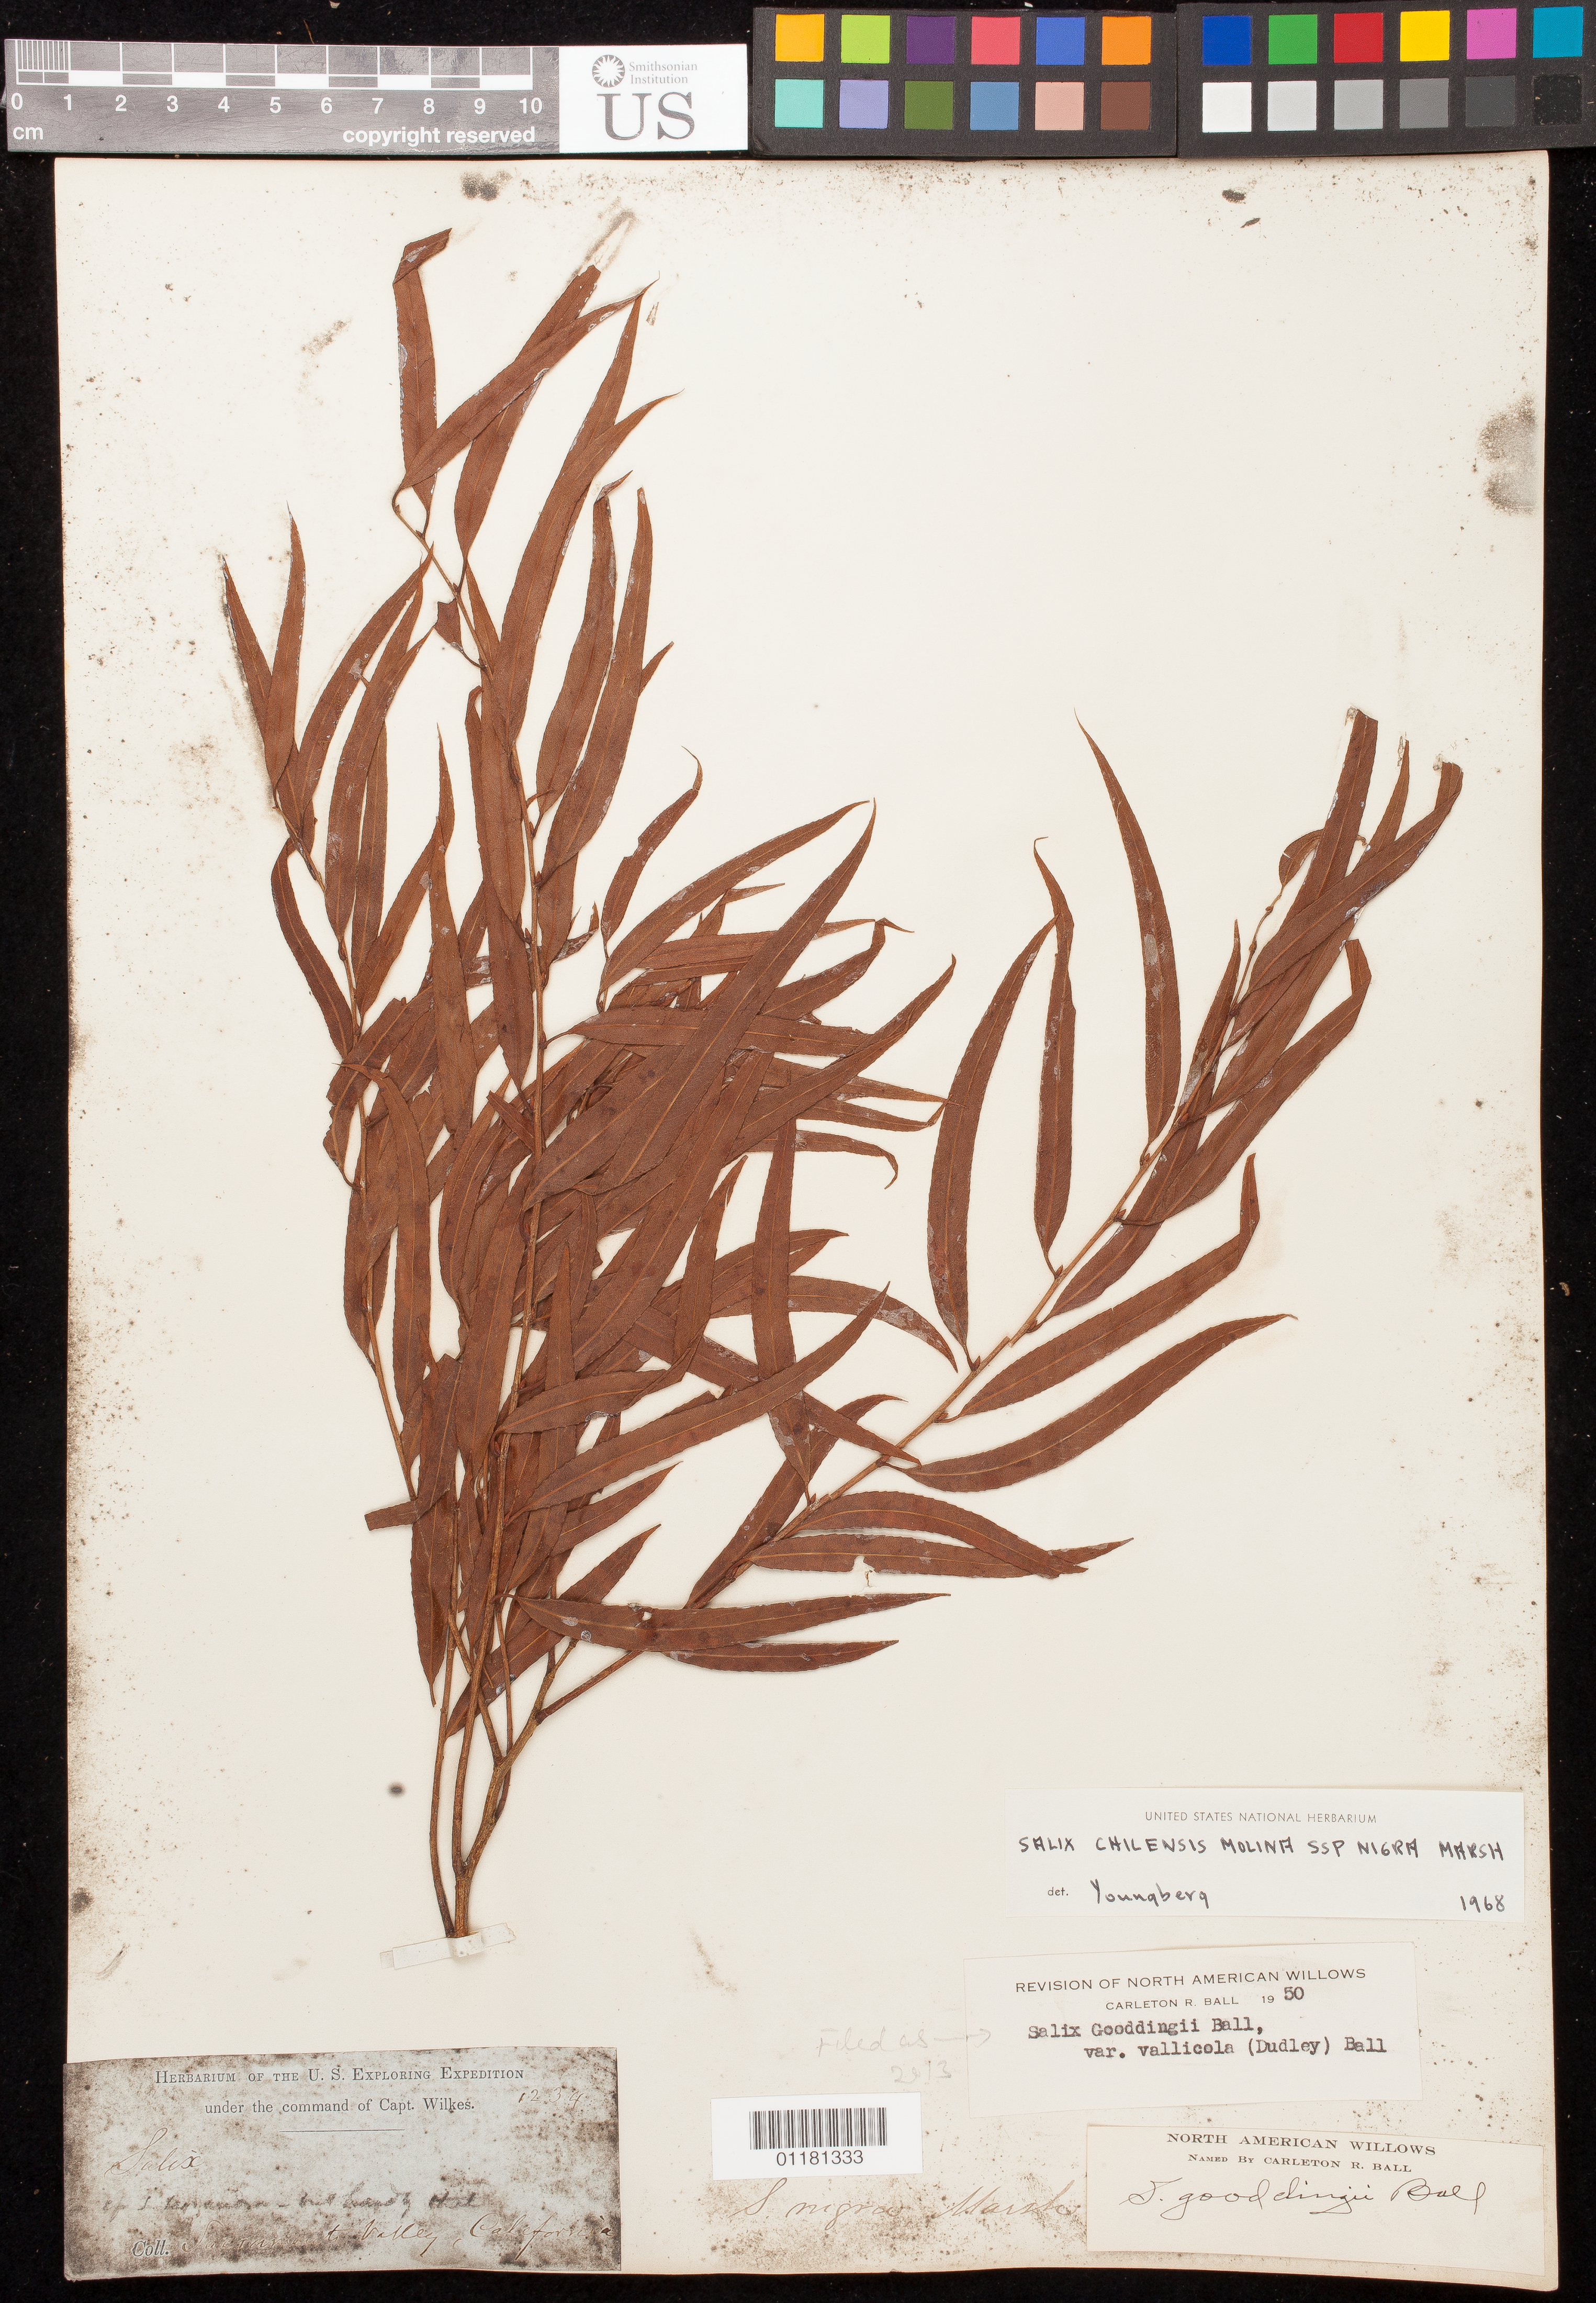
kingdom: Plantae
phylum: Tracheophyta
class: Magnoliopsida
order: Malpighiales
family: Salicaceae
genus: Salix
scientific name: Salix gooddingii var. vallicola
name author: (Dudley) C.R. Ball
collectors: Wilkes Explor. Exped.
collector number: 1234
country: United States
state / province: California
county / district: Sacramento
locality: Sacramento valley